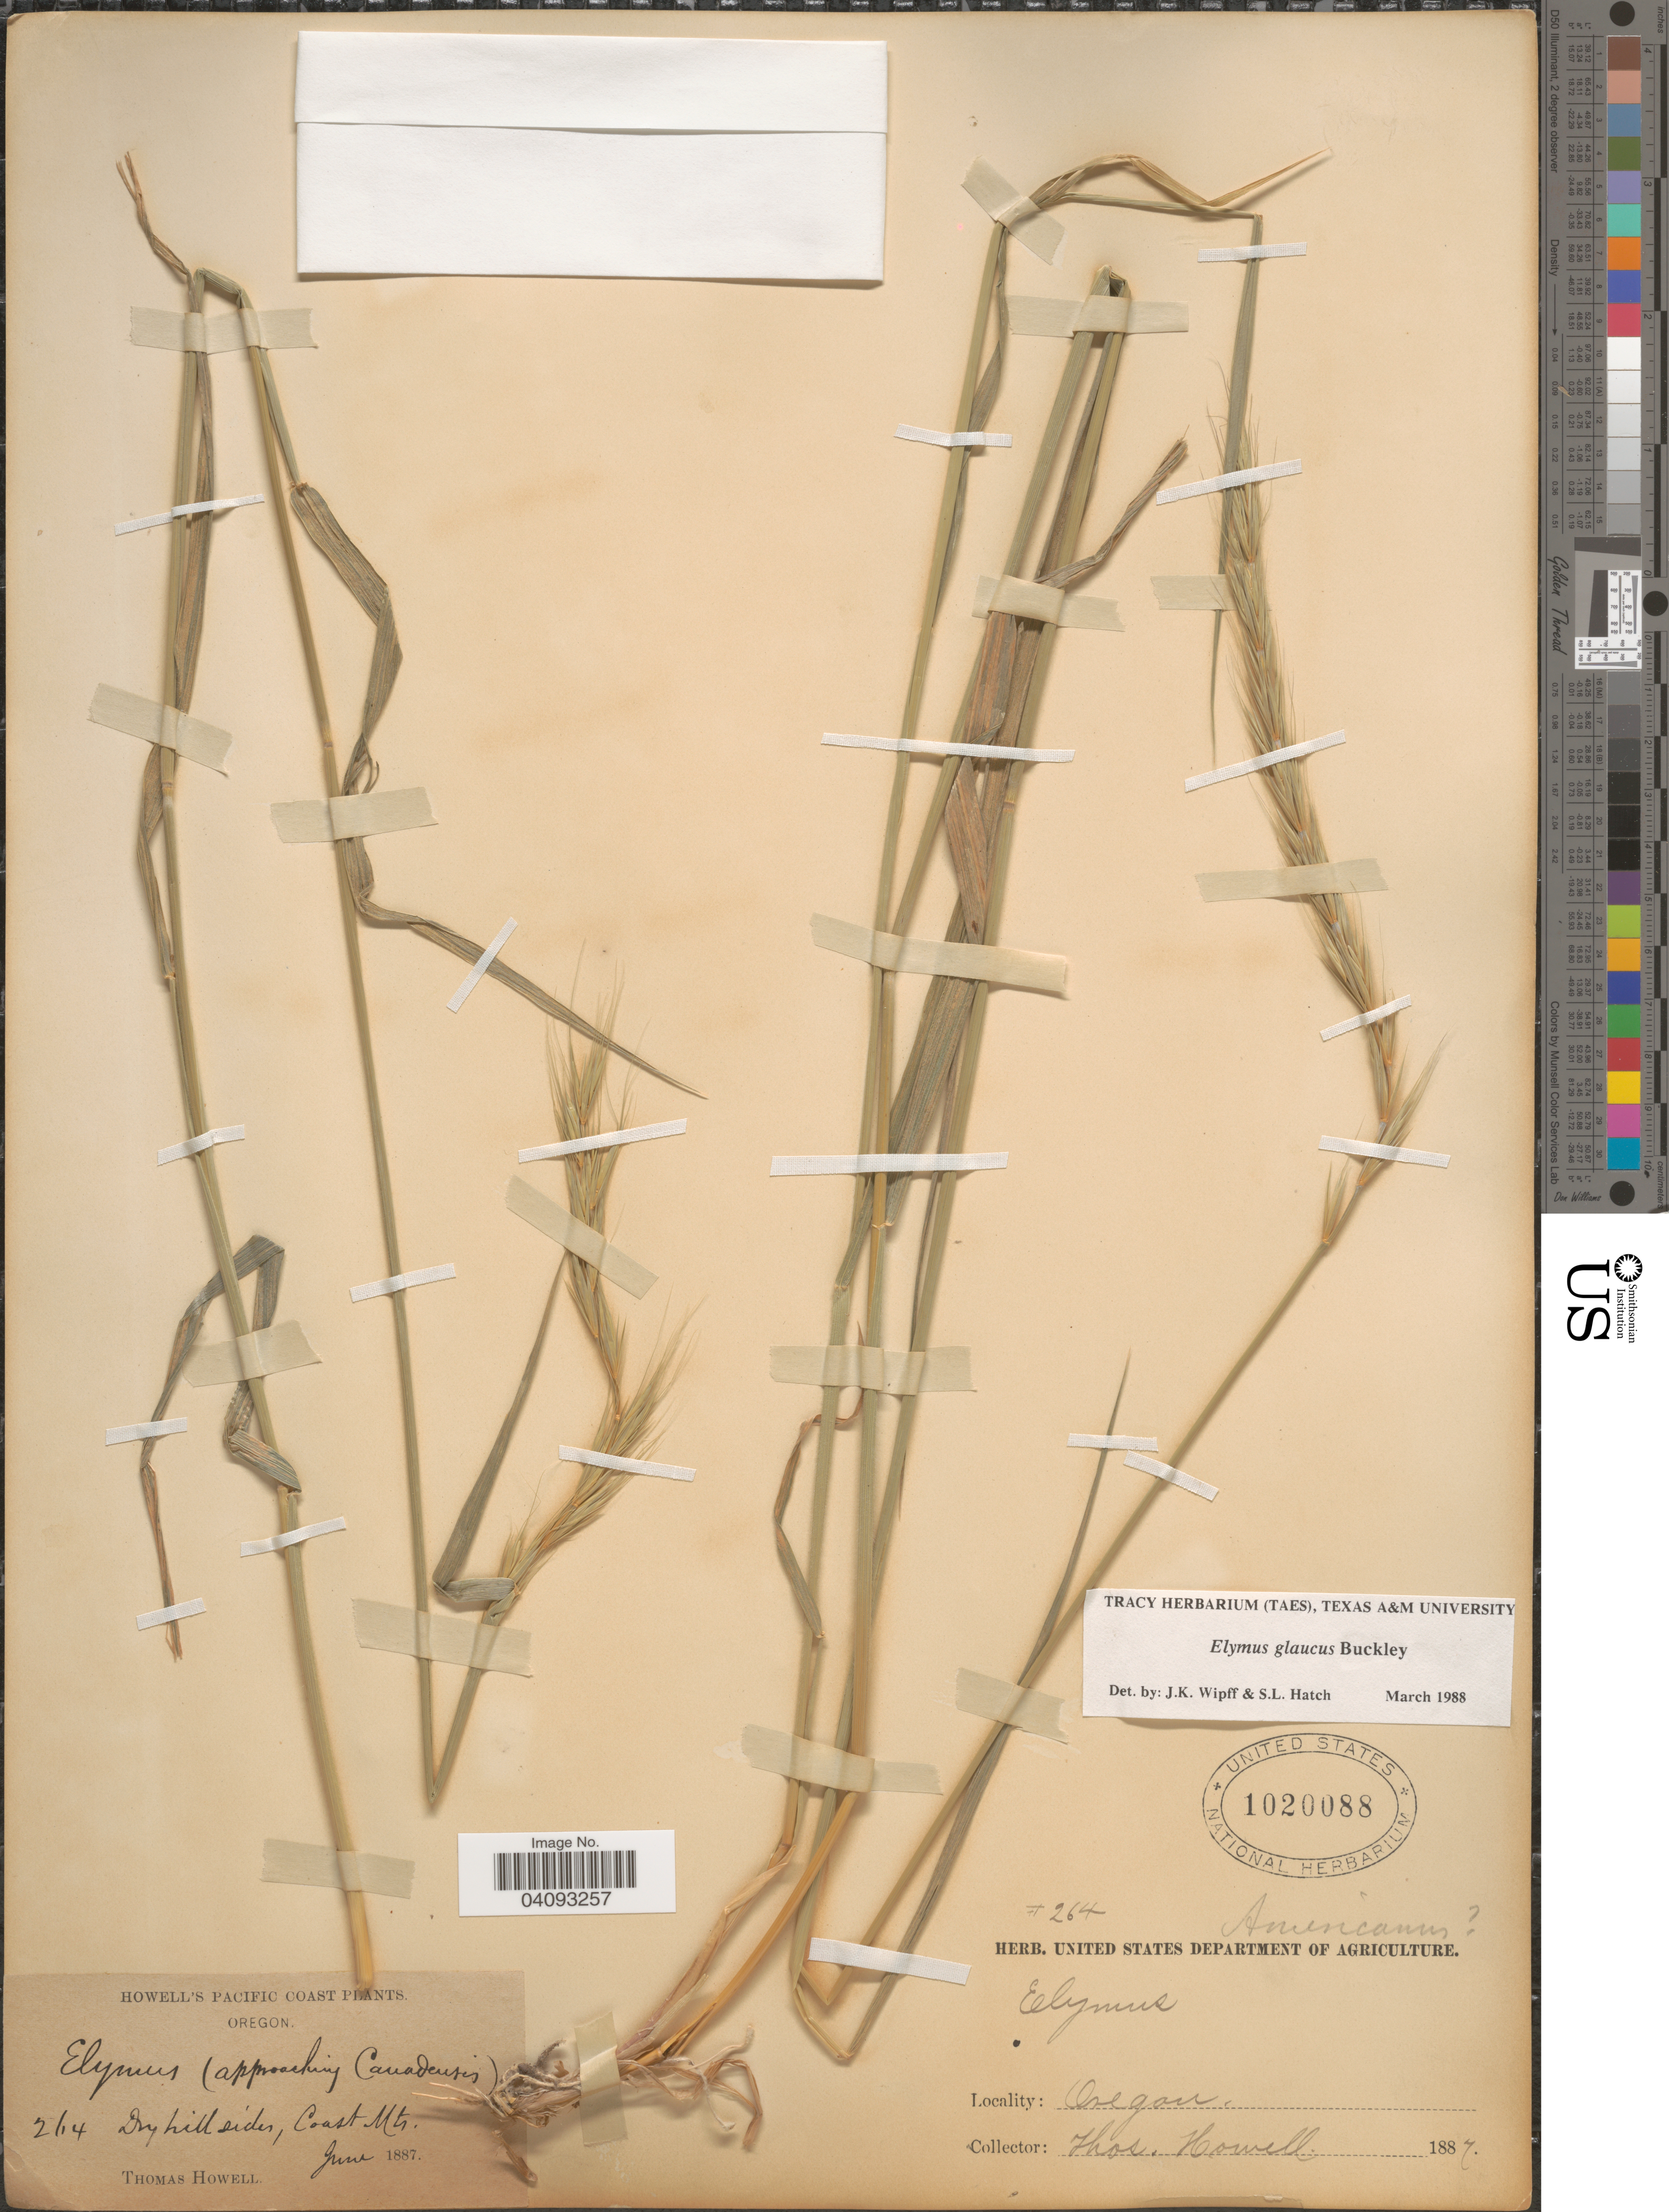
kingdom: Plantae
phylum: Tracheophyta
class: Liliopsida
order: Poales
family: Poaceae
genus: Elymus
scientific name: Elymus glaucus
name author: Buckley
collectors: T. Howell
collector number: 264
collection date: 1887-06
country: United States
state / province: Oregon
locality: Pacific Coast. Dry hill sides, Coast Mts.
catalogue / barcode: US 1020088